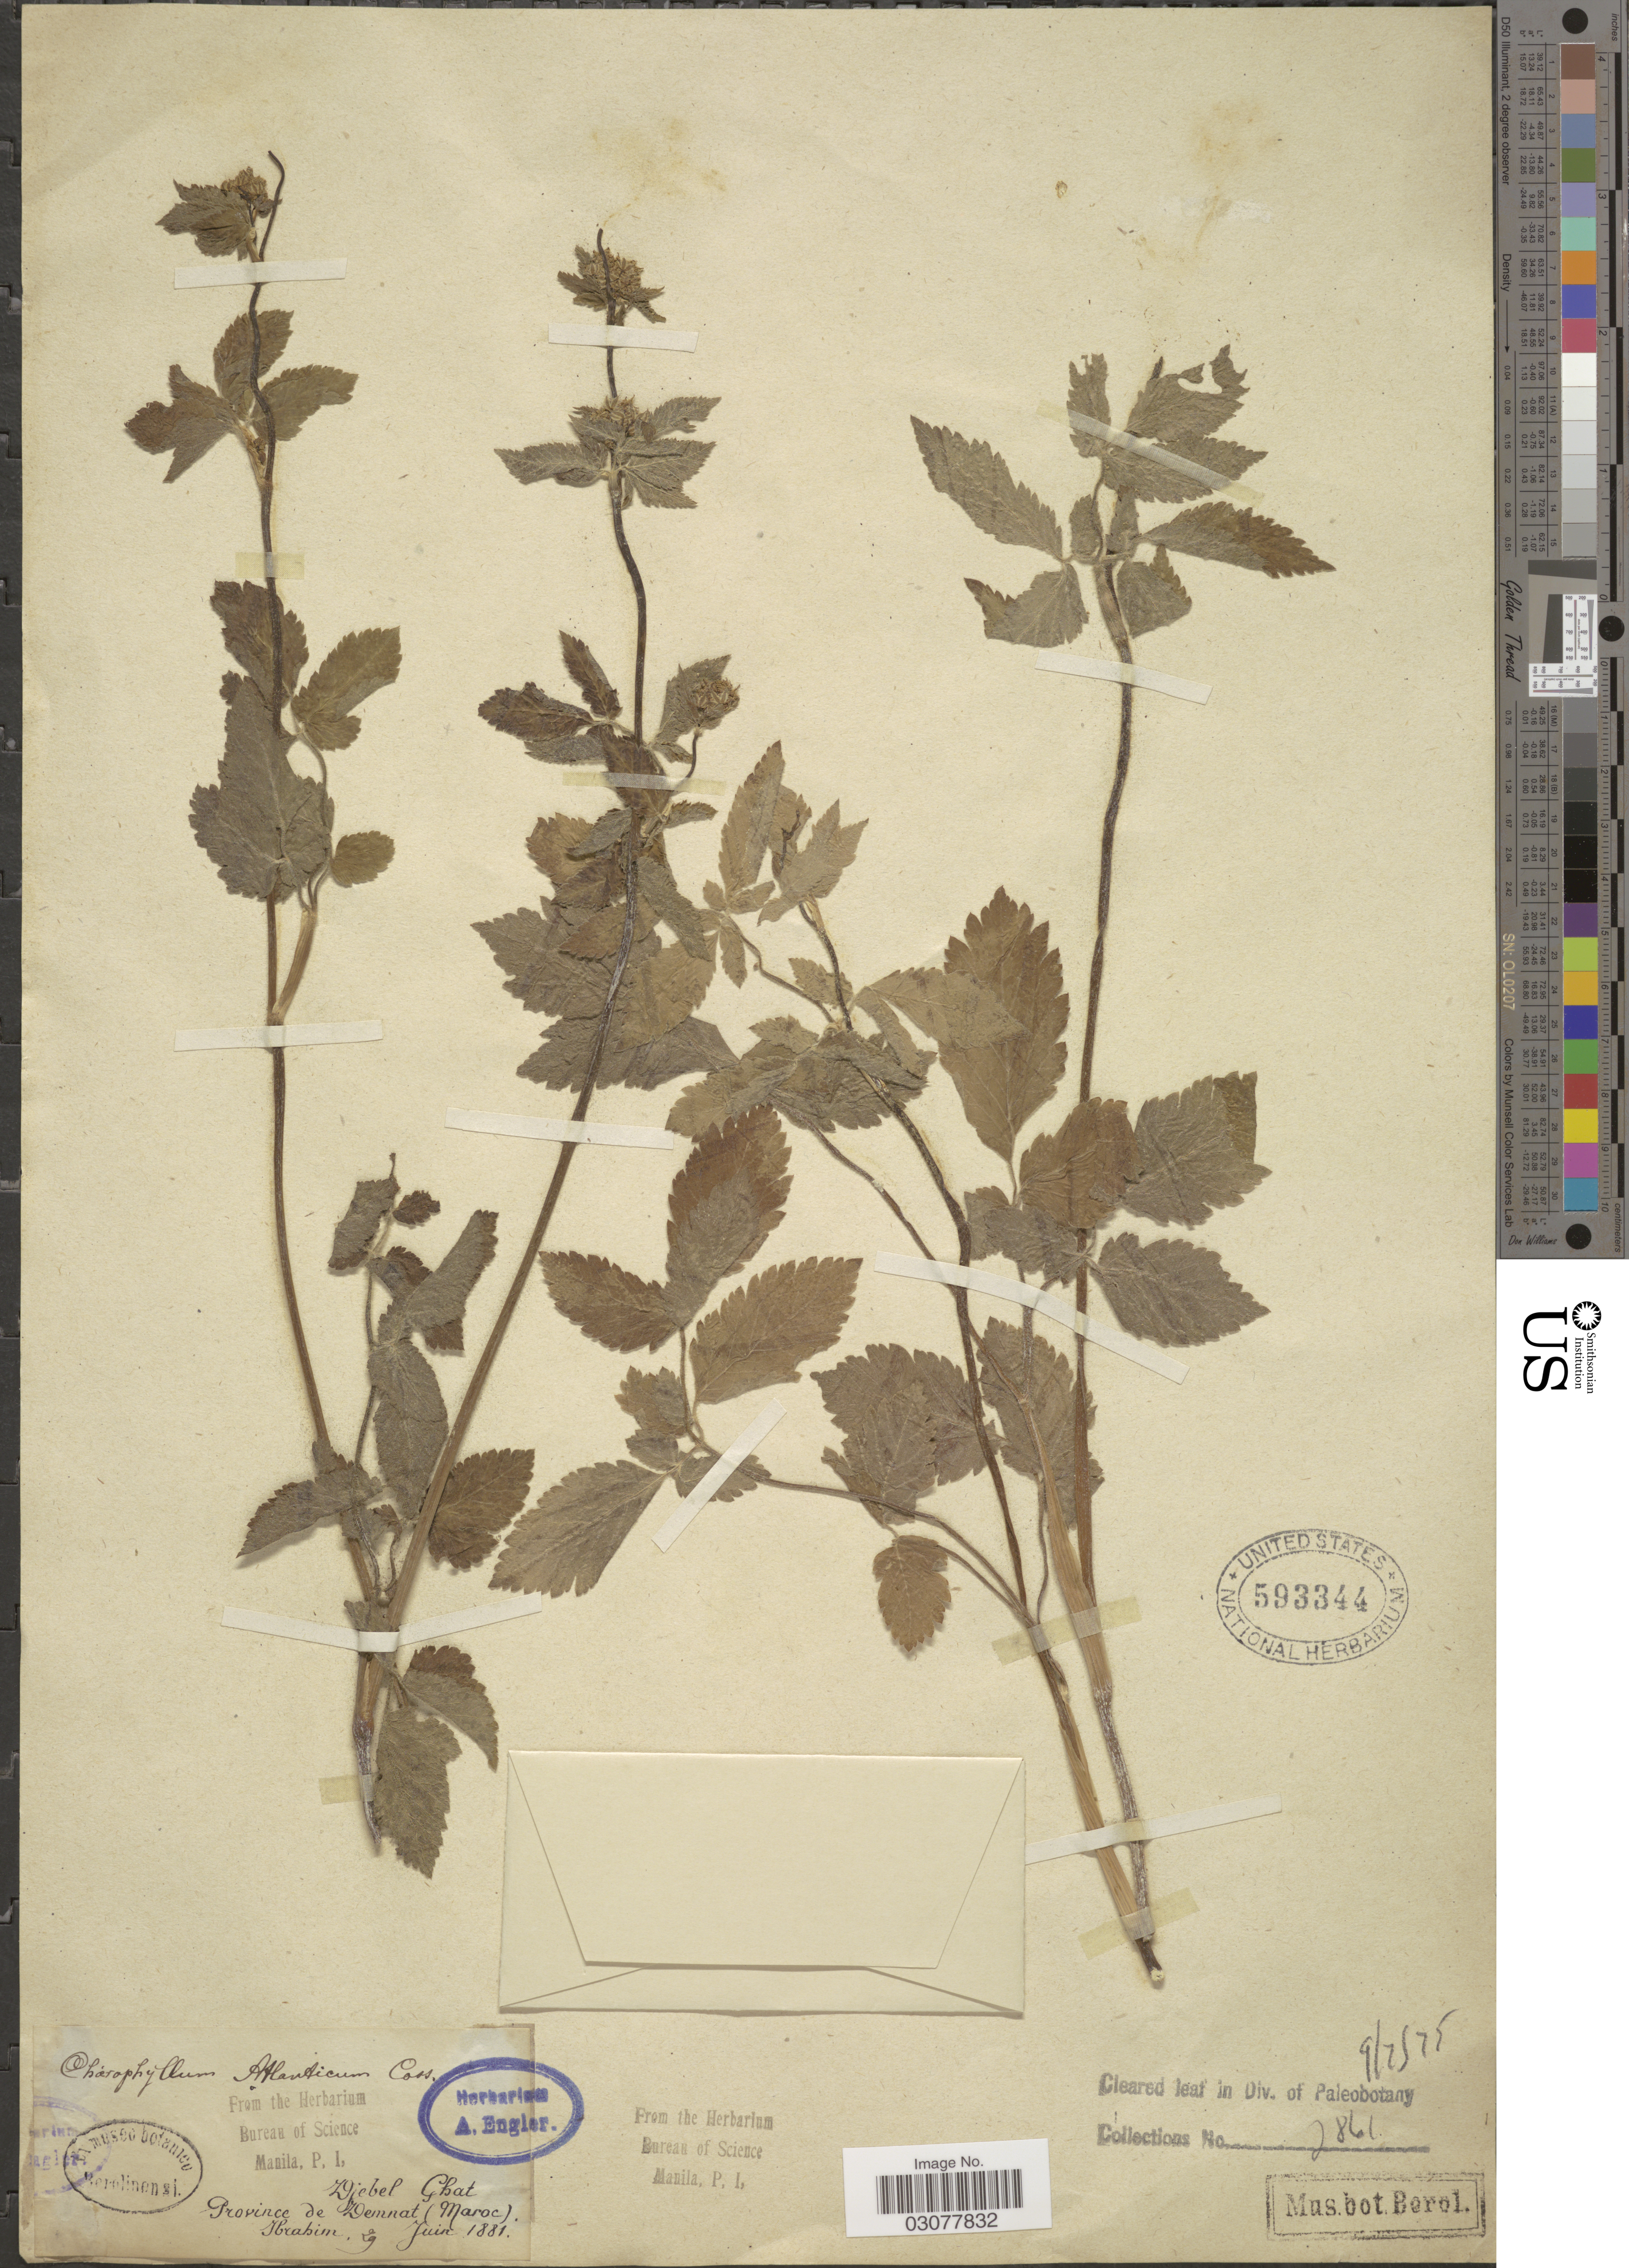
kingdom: Plantae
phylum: Tracheophyta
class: Magnoliopsida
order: Apiales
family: Apiaceae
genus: Chaerophyllum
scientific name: Chaerophyllum atlanticum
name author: Coss. ex Batt.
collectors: -. Ibrahim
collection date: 1881-06-29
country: Morocco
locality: Djebel Ghat, Province de Demnat (Maroc).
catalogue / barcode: US 593344